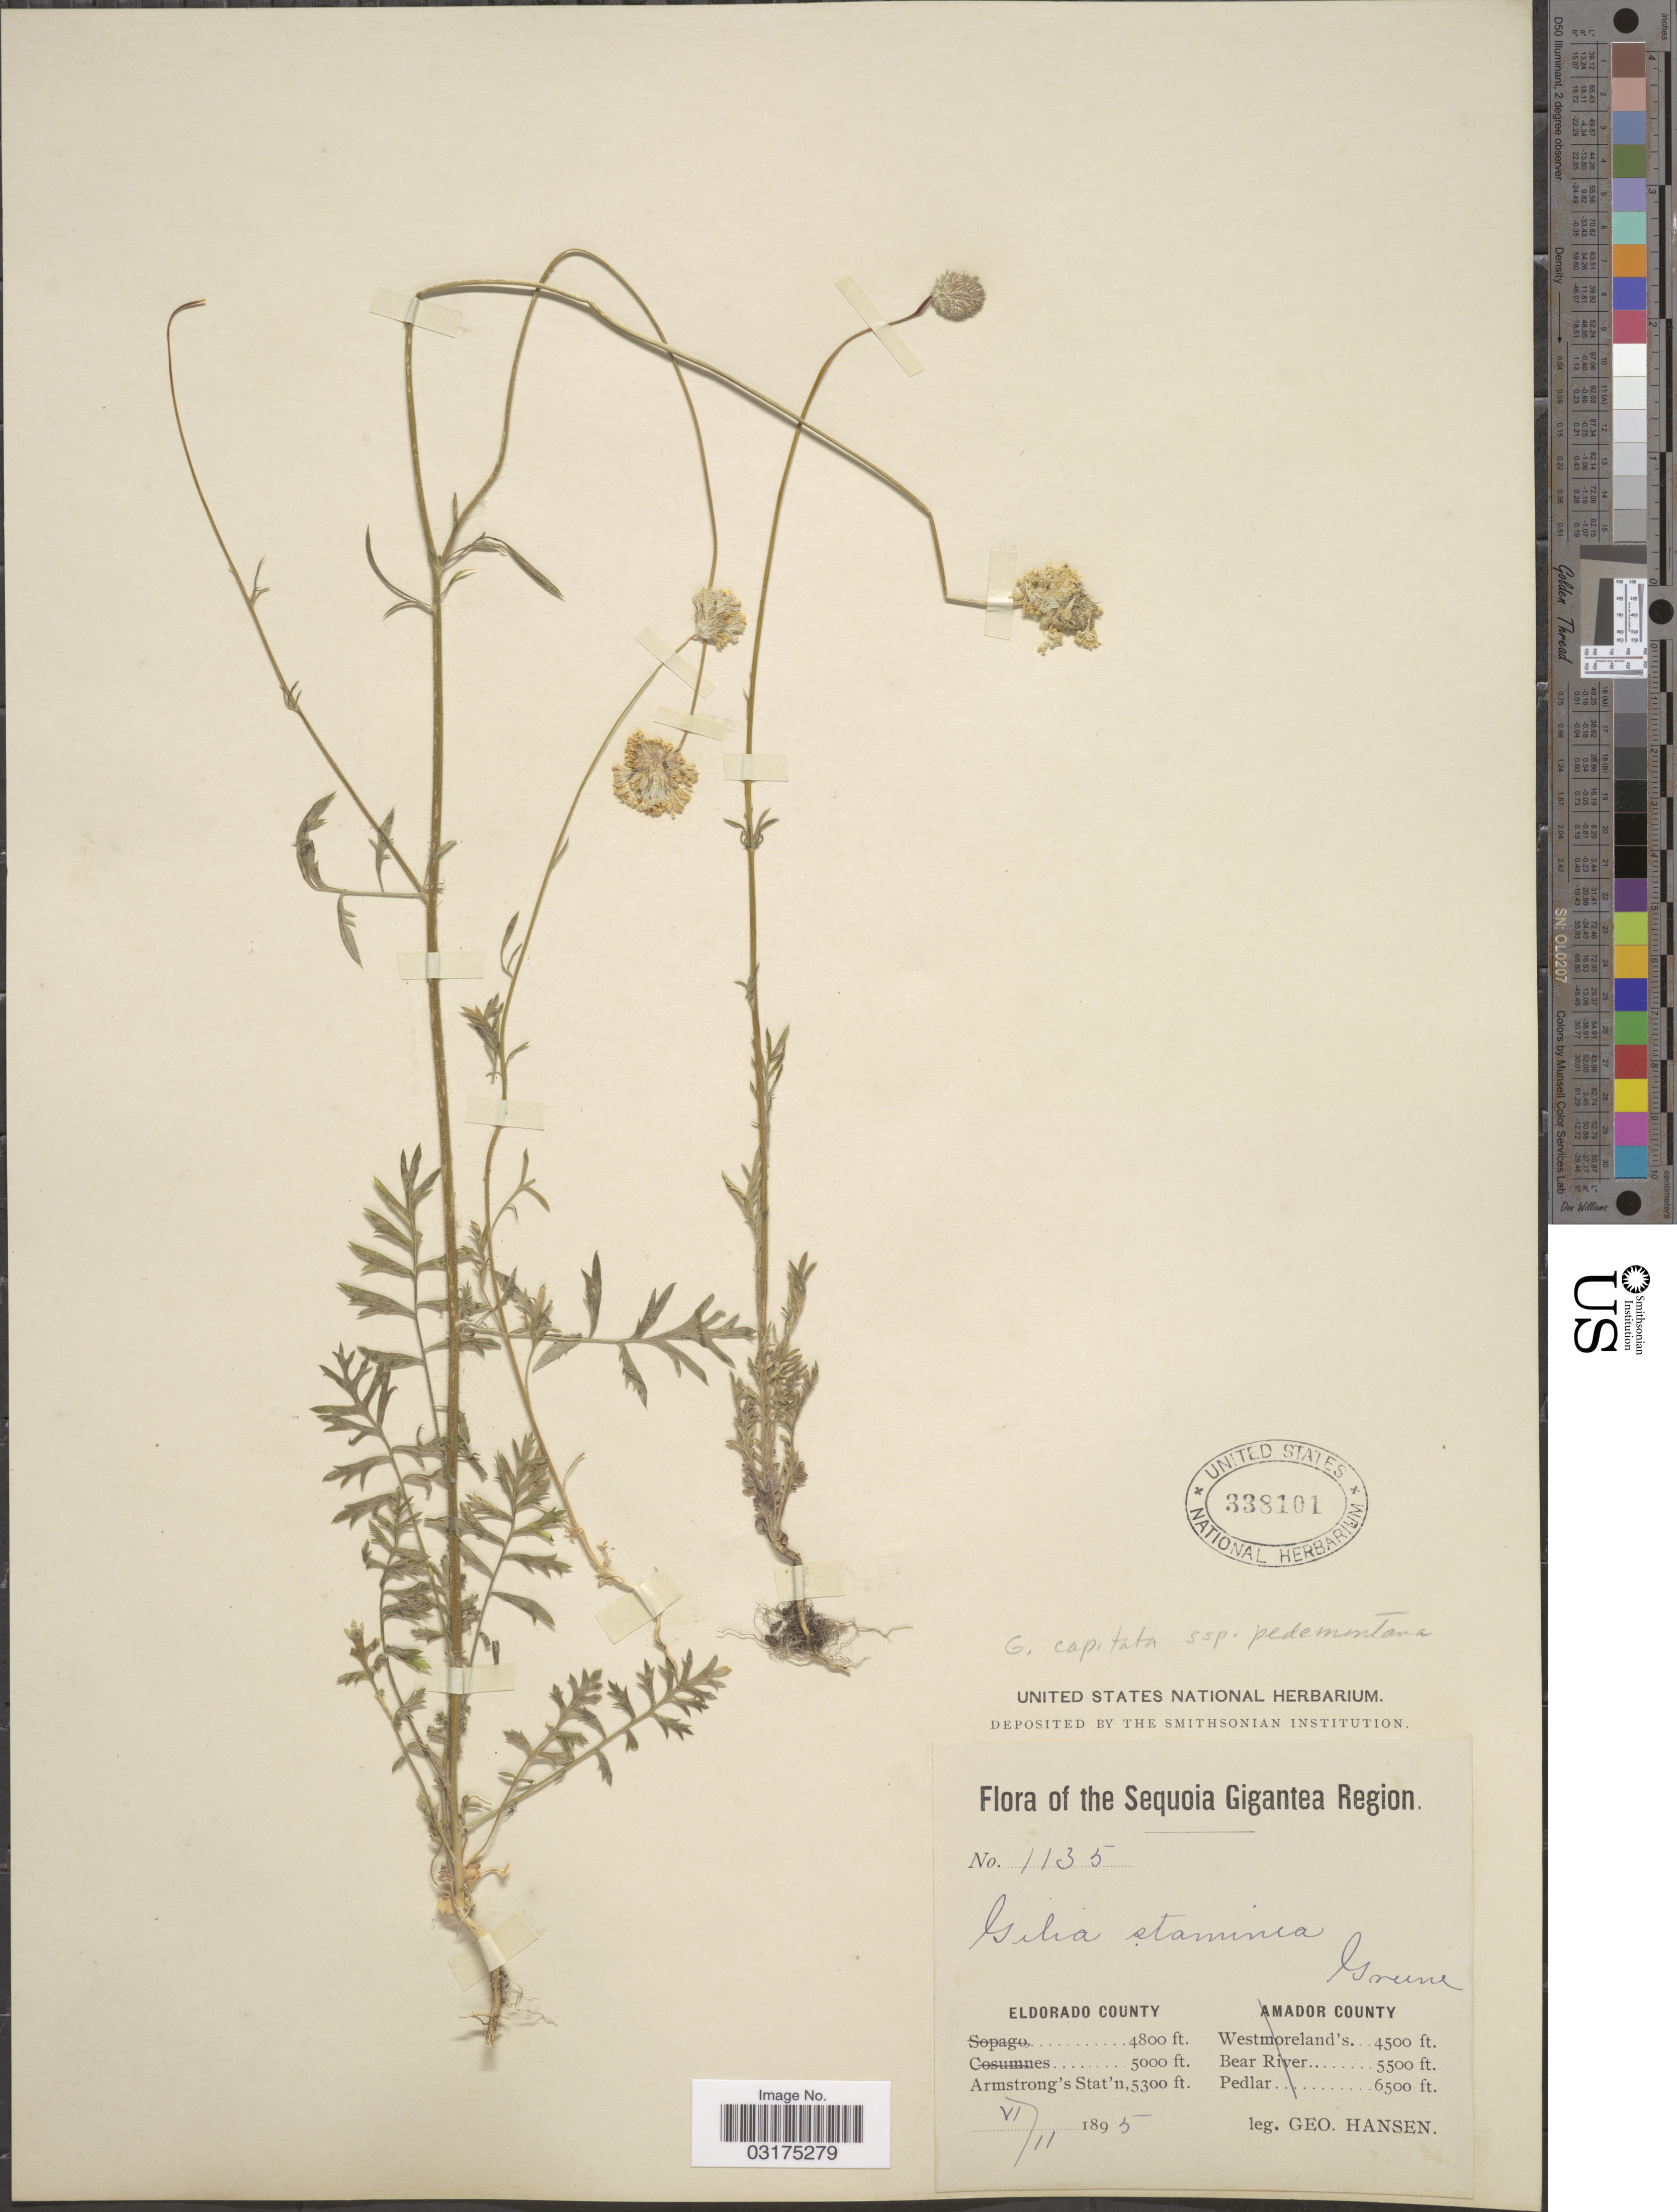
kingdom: Plantae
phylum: Tracheophyta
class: Magnoliopsida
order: Ericales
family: Polemoniaceae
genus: Gilia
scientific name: Gilia capitata subsp. pedemontana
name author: V.E. Grant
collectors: G. Hansen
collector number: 1135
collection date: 1895-06-11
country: United States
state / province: California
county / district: El Dorado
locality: The Sequoia Gigantea Region, Eldorado County, Armstrong's Stat'n.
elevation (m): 1615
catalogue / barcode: US 338101